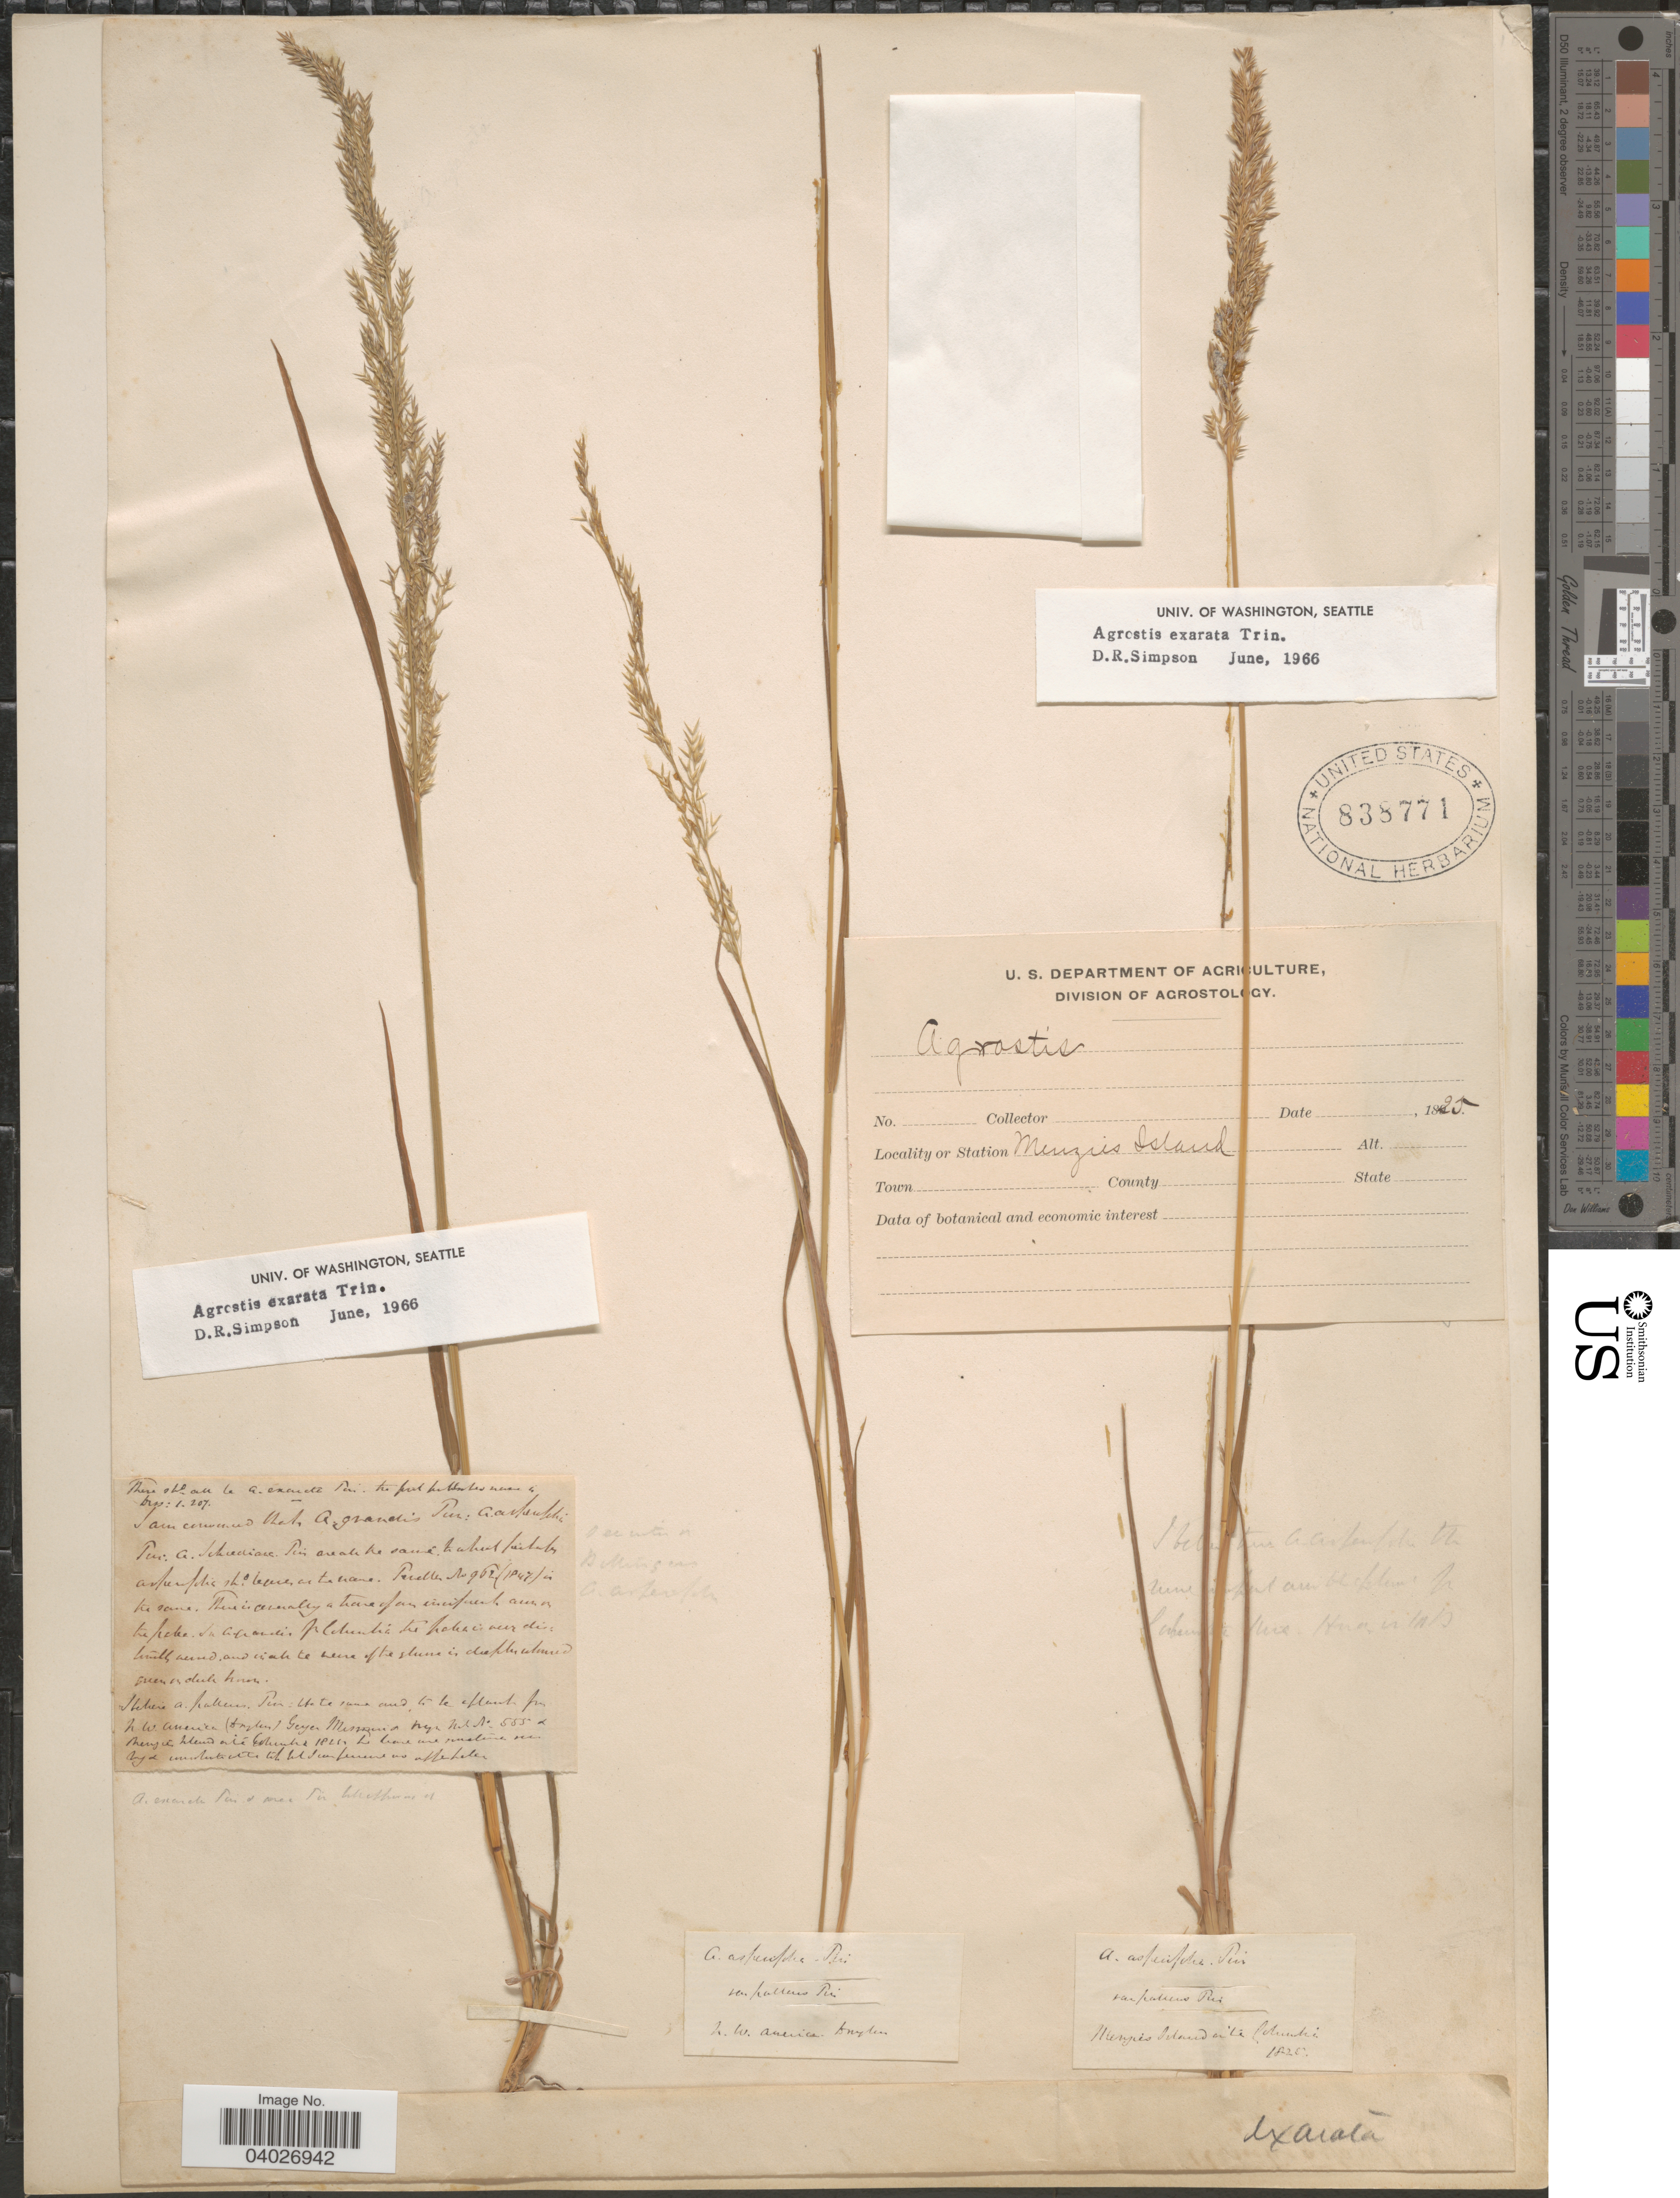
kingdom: Plantae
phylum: Tracheophyta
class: Liliopsida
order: Poales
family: Poaceae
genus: Agrostis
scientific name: Agrostis exarata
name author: Trin.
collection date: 1825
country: Canada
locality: N.W. America. Menzies Island a la Columbia.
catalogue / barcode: US 838771